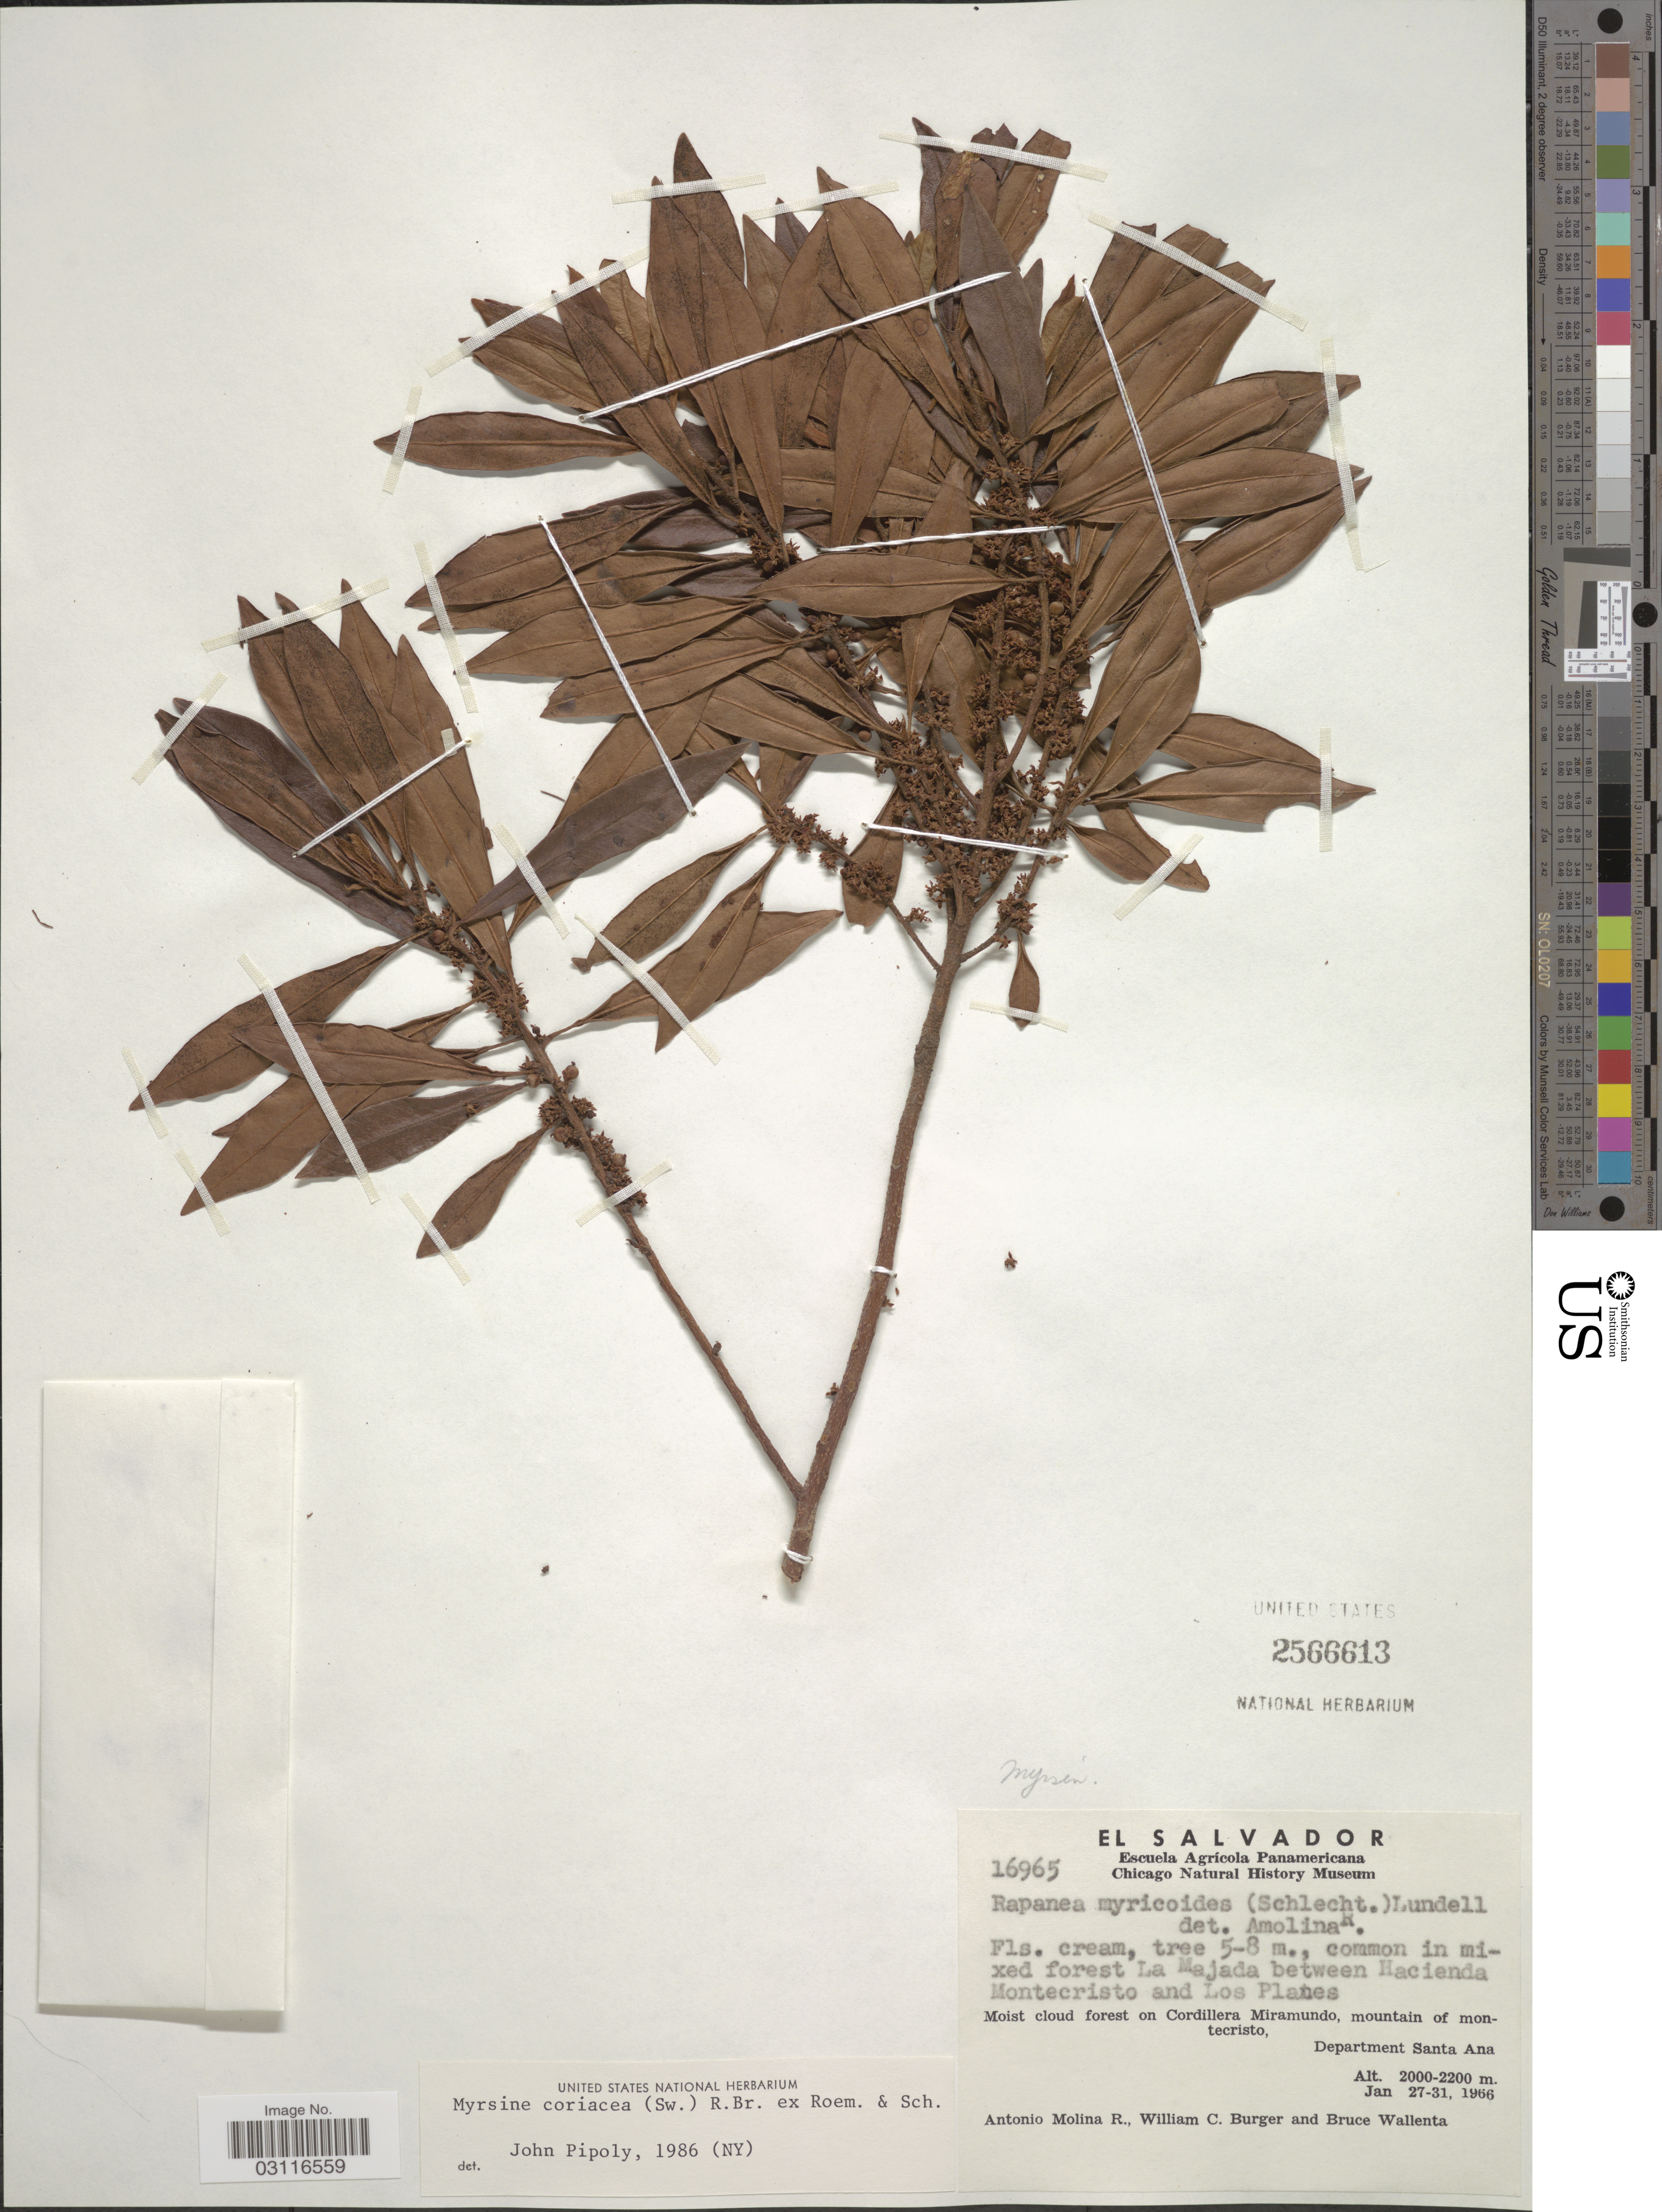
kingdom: Plantae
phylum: Tracheophyta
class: Magnoliopsida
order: Ericales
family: Primulaceae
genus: Myrsine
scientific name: Myrsine coriacea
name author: (Sw.) R. Br. ex Roem. & Schult.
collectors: A. Molina R., W. Burger & B. Wallenta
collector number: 16965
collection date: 1966-01-27/1966-01-31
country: El Salvador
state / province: Santa Ana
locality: Common in mixed forest La Majada between Hacienda Montecristo and Los Planes. Moist cloud forest on Cordillera Miramundo, mountain of montecristo, Department Santa Ana.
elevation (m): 2000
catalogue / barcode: US 2566613